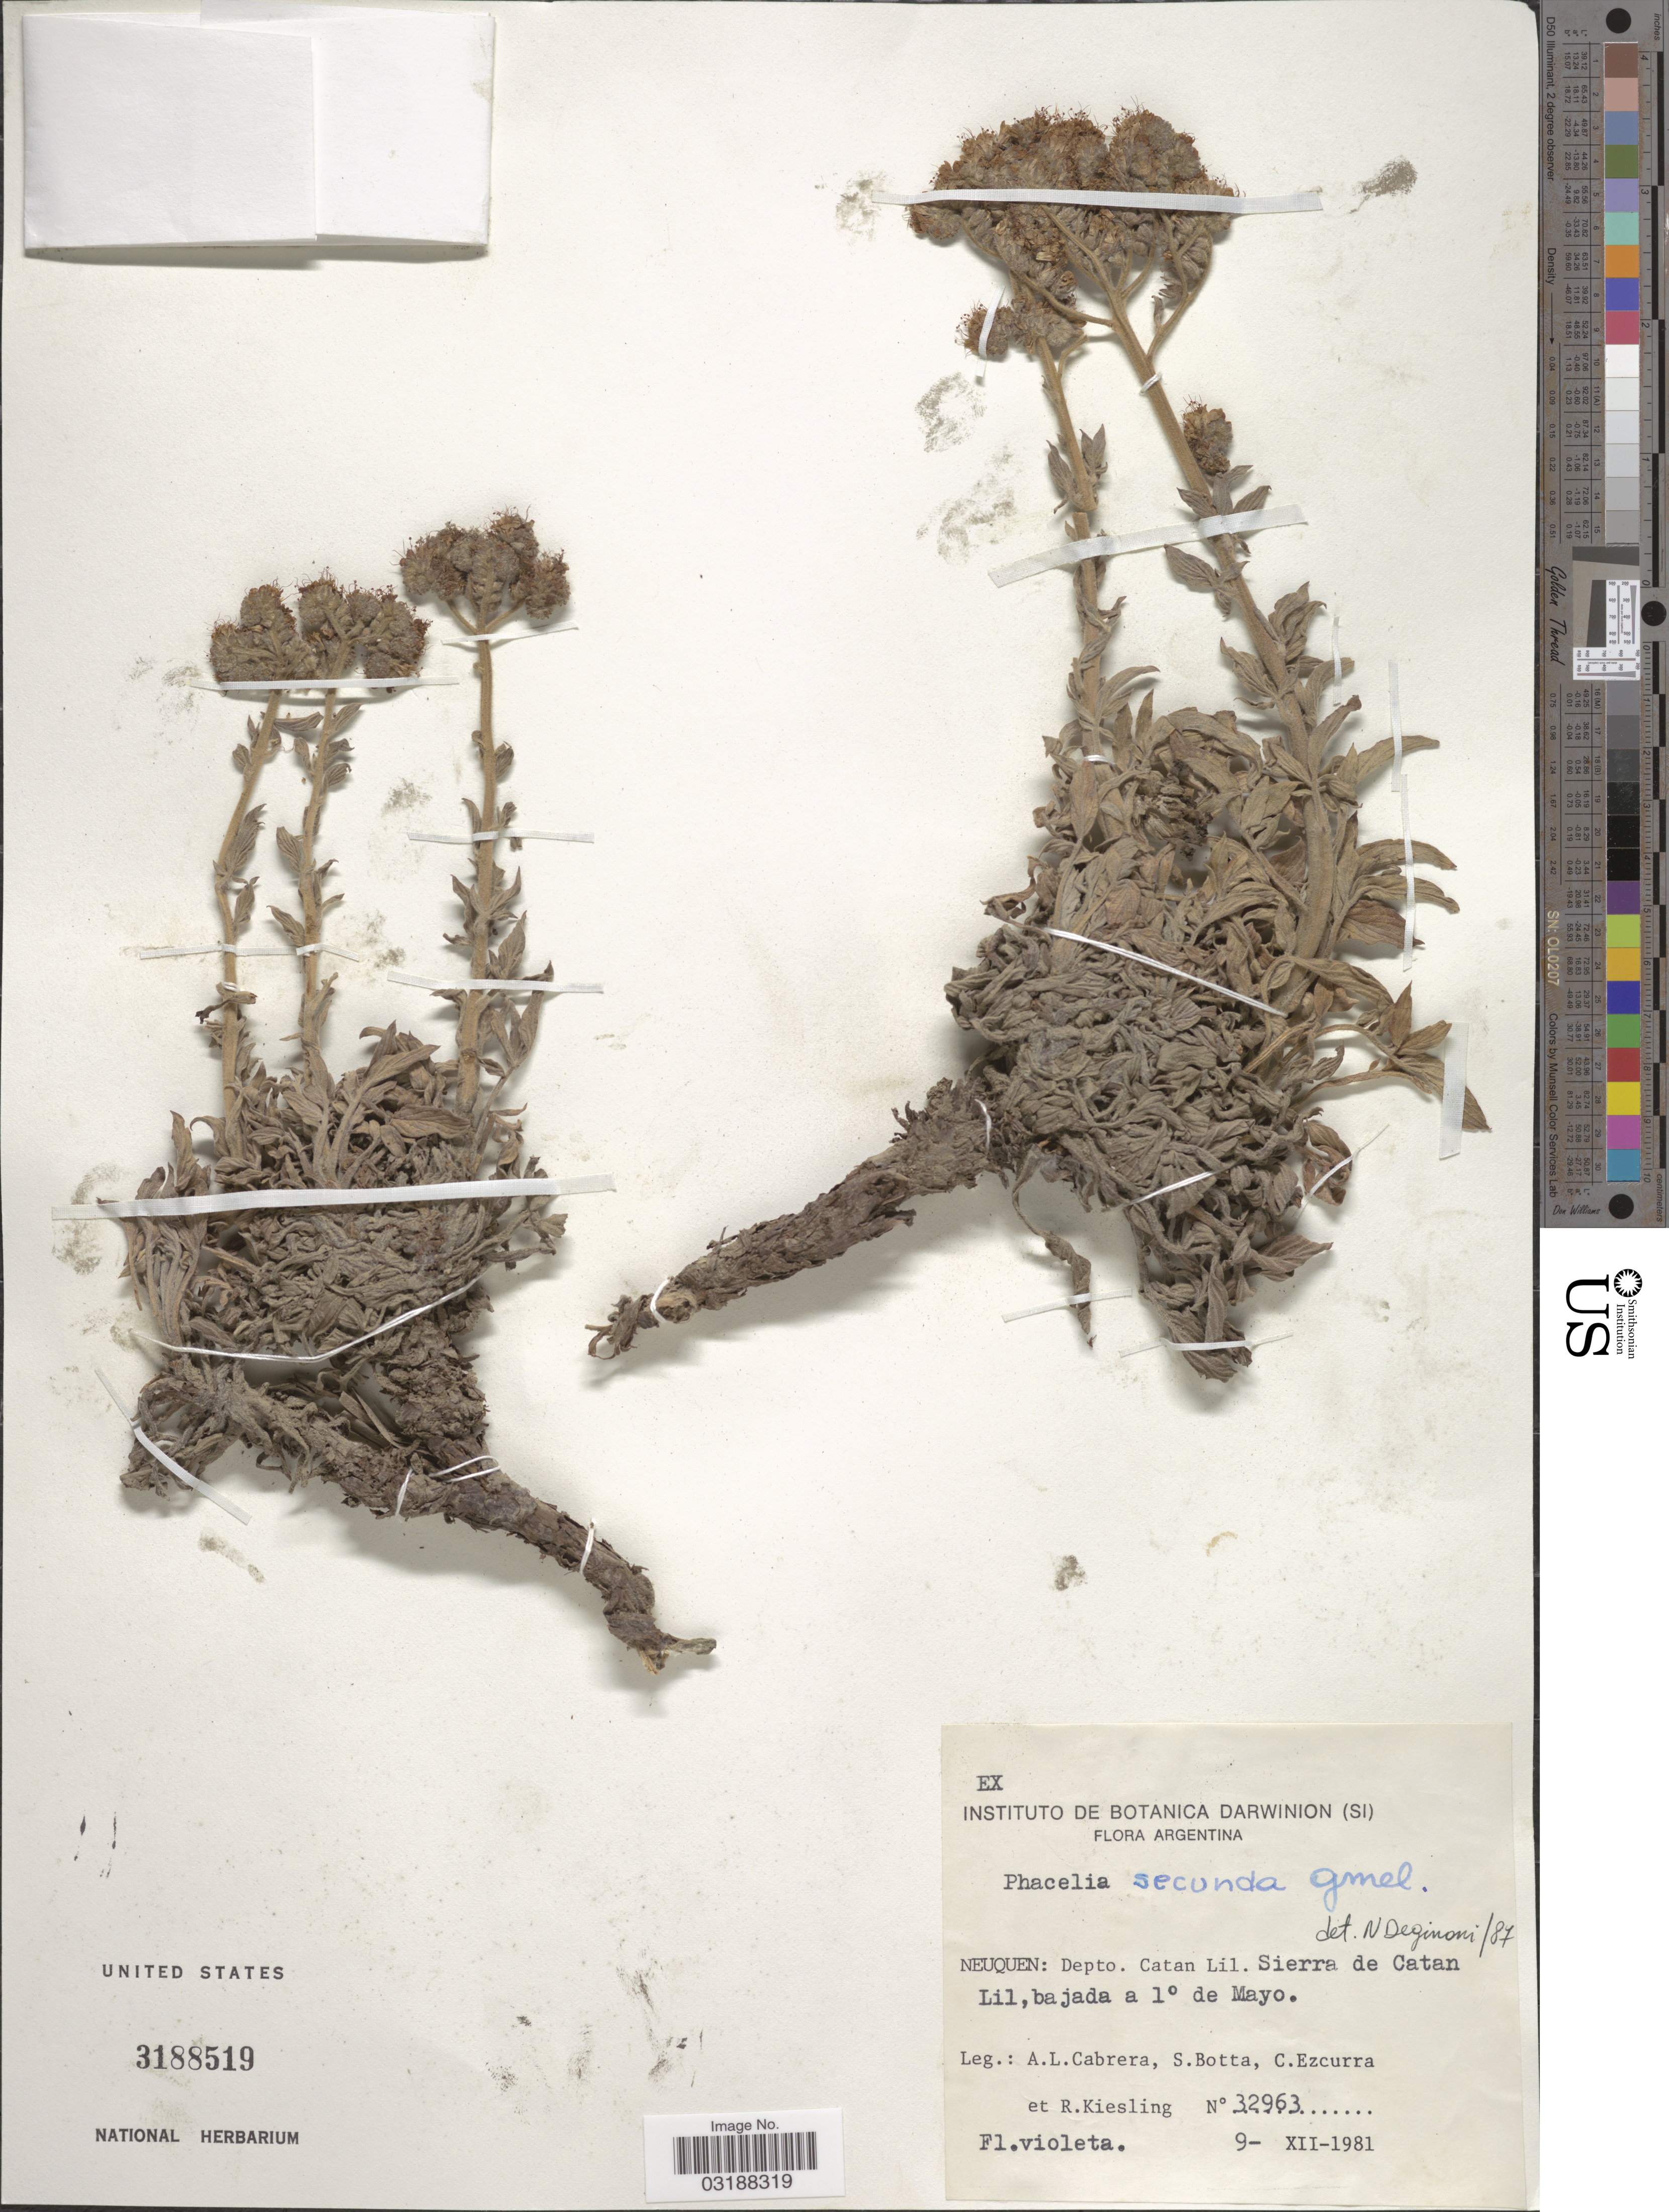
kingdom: Plantae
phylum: Tracheophyta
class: Magnoliopsida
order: Boraginales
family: Hydrophyllaceae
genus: Phacelia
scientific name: Phacelia secunda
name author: J.F. Gmel.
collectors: A. L. Cabrera, S. Botta, C. Ezcurra & R. Kiesling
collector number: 32963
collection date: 1981-12-09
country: Argentina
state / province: Neuquen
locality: Neuquen: Depto. Catan Lil. Sierra de Catan Lil.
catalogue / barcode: US 3188519